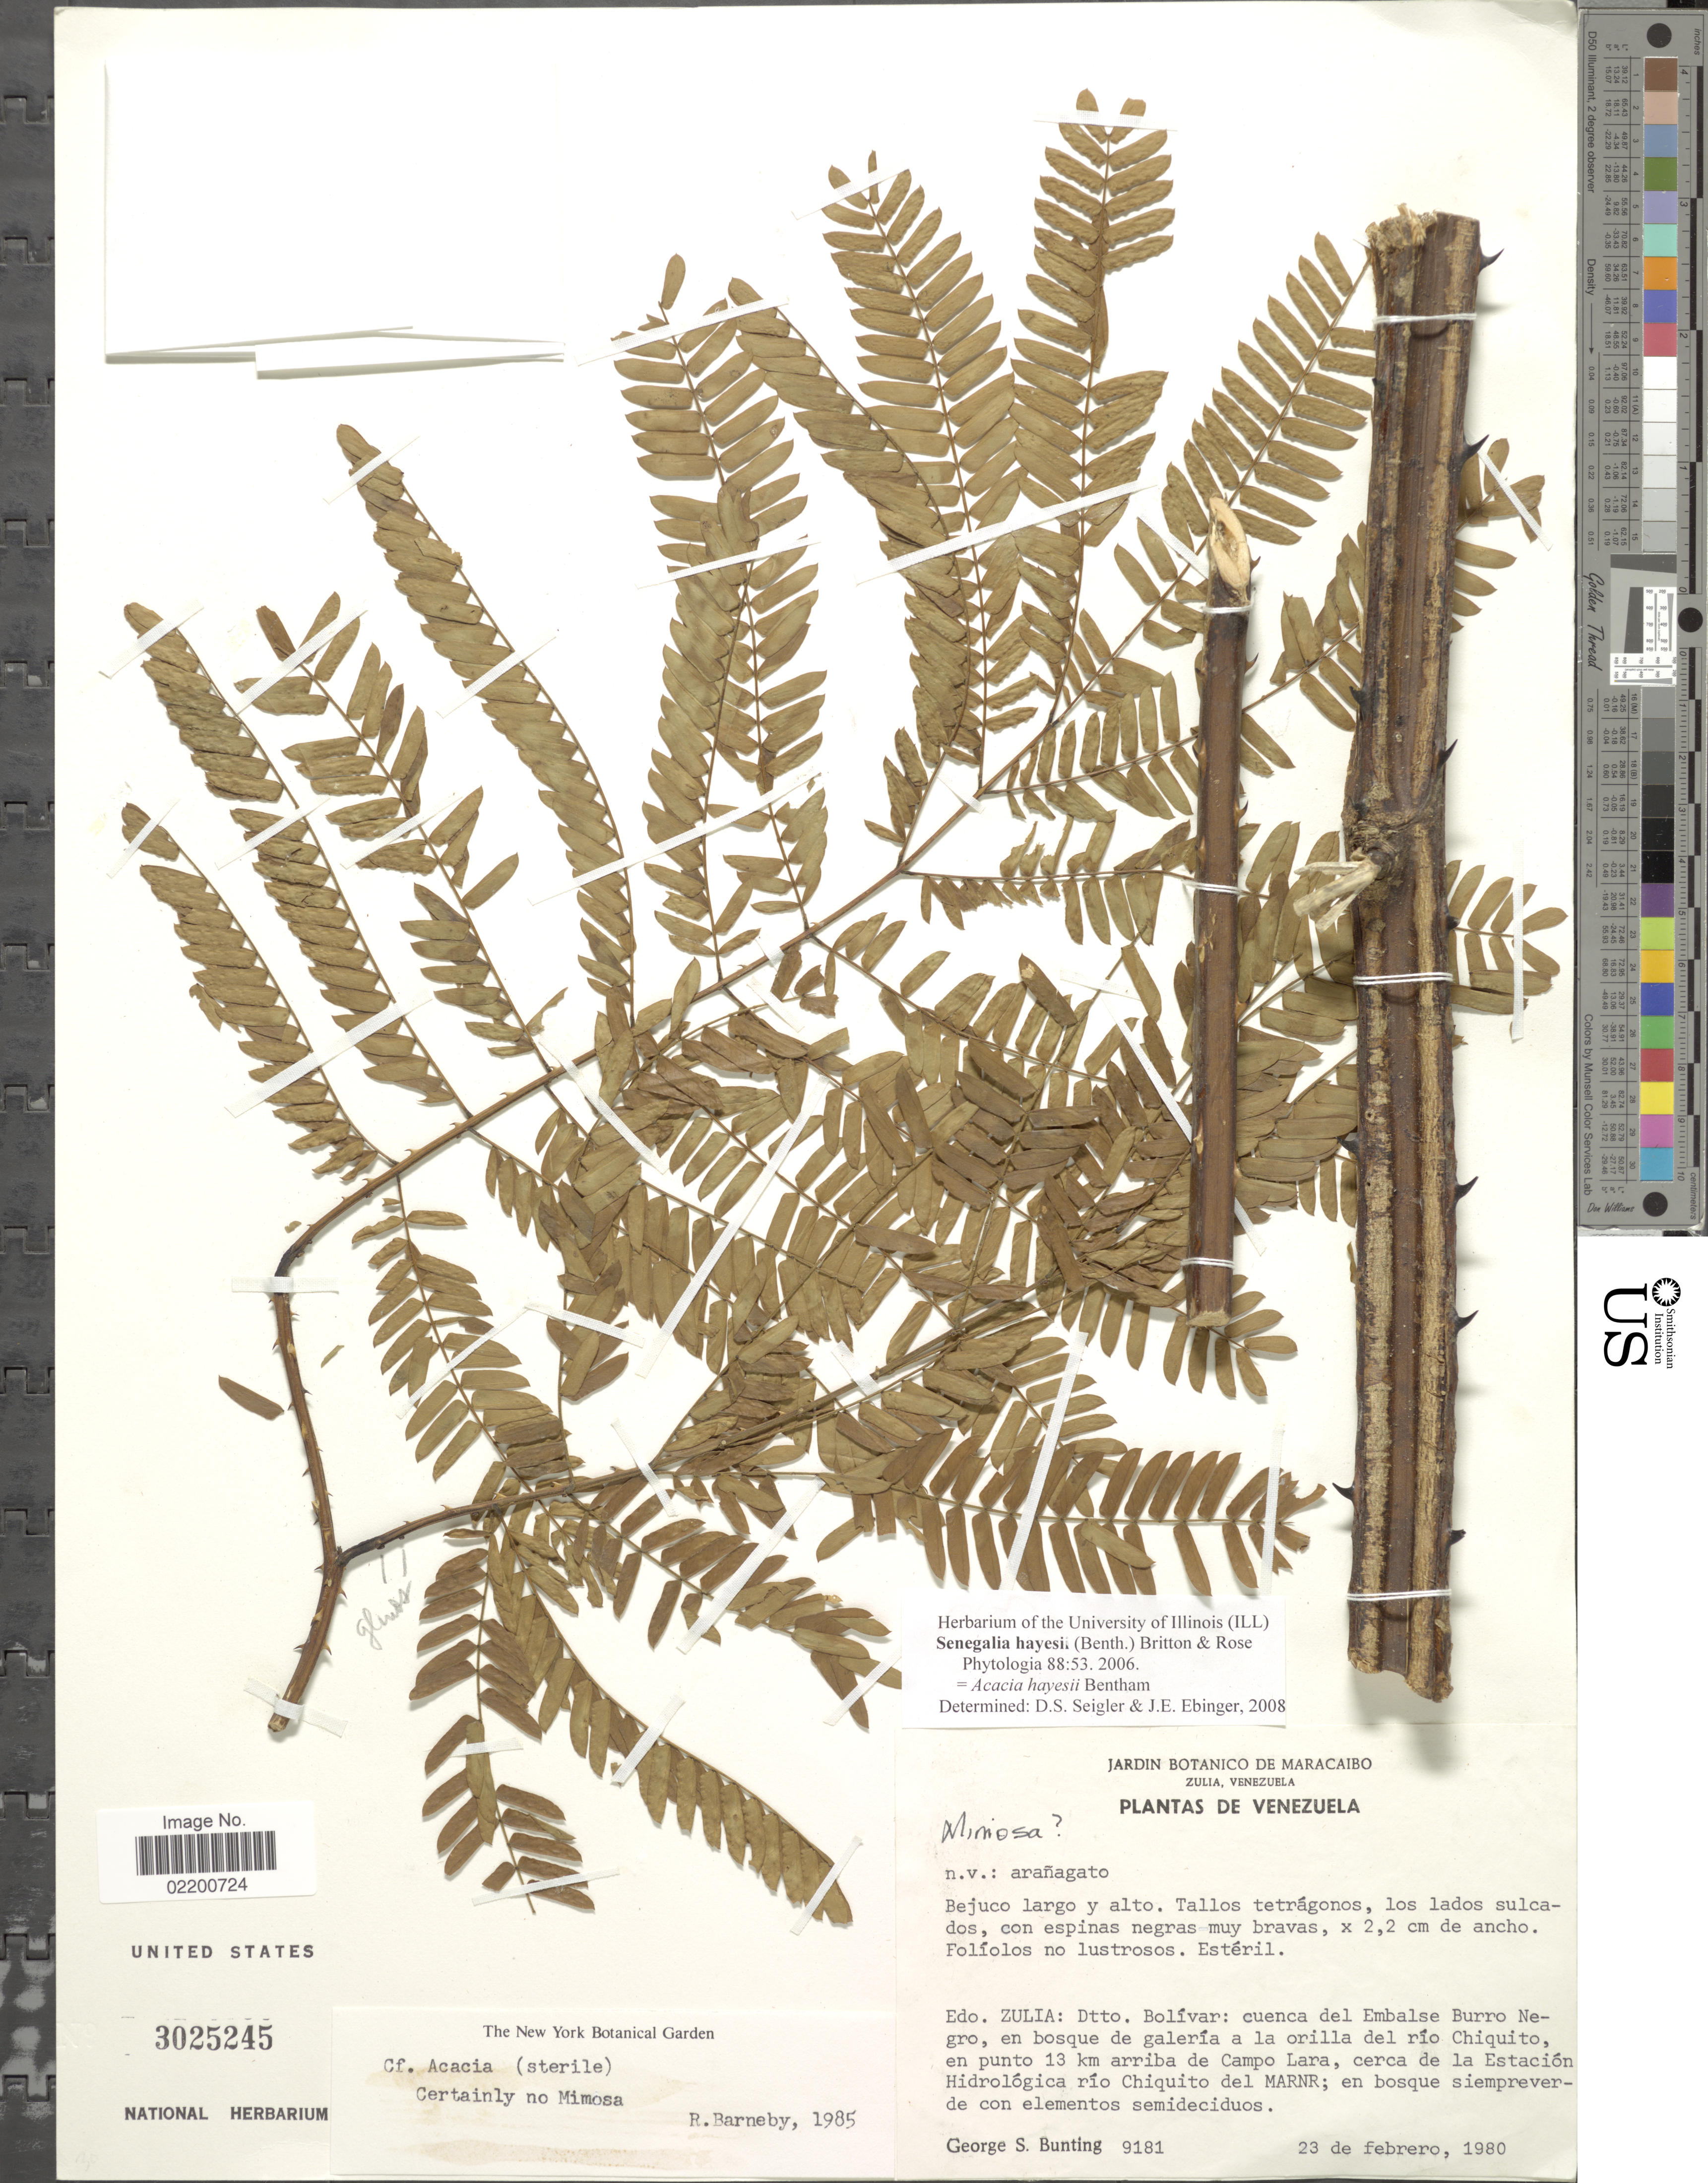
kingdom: Plantae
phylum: Tracheophyta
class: Magnoliopsida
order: Fabales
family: Fabaceae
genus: Senegalia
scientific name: Senegalia hayesii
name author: (Benth.) Britton & Rose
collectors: G. S. Bunting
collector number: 9181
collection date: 1980-02-23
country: Venezuela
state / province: Zulia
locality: Edo. Zulia, Dtto. Bolivar: Cuena del Embalse Burro Negro, en bosque de galeria a la orilla del rio Chiquito en punto 13 km arriba do Campo Lara, cerca de la Estacion Hidrologica rio Chiquito del MARNR:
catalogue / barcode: US 3025245